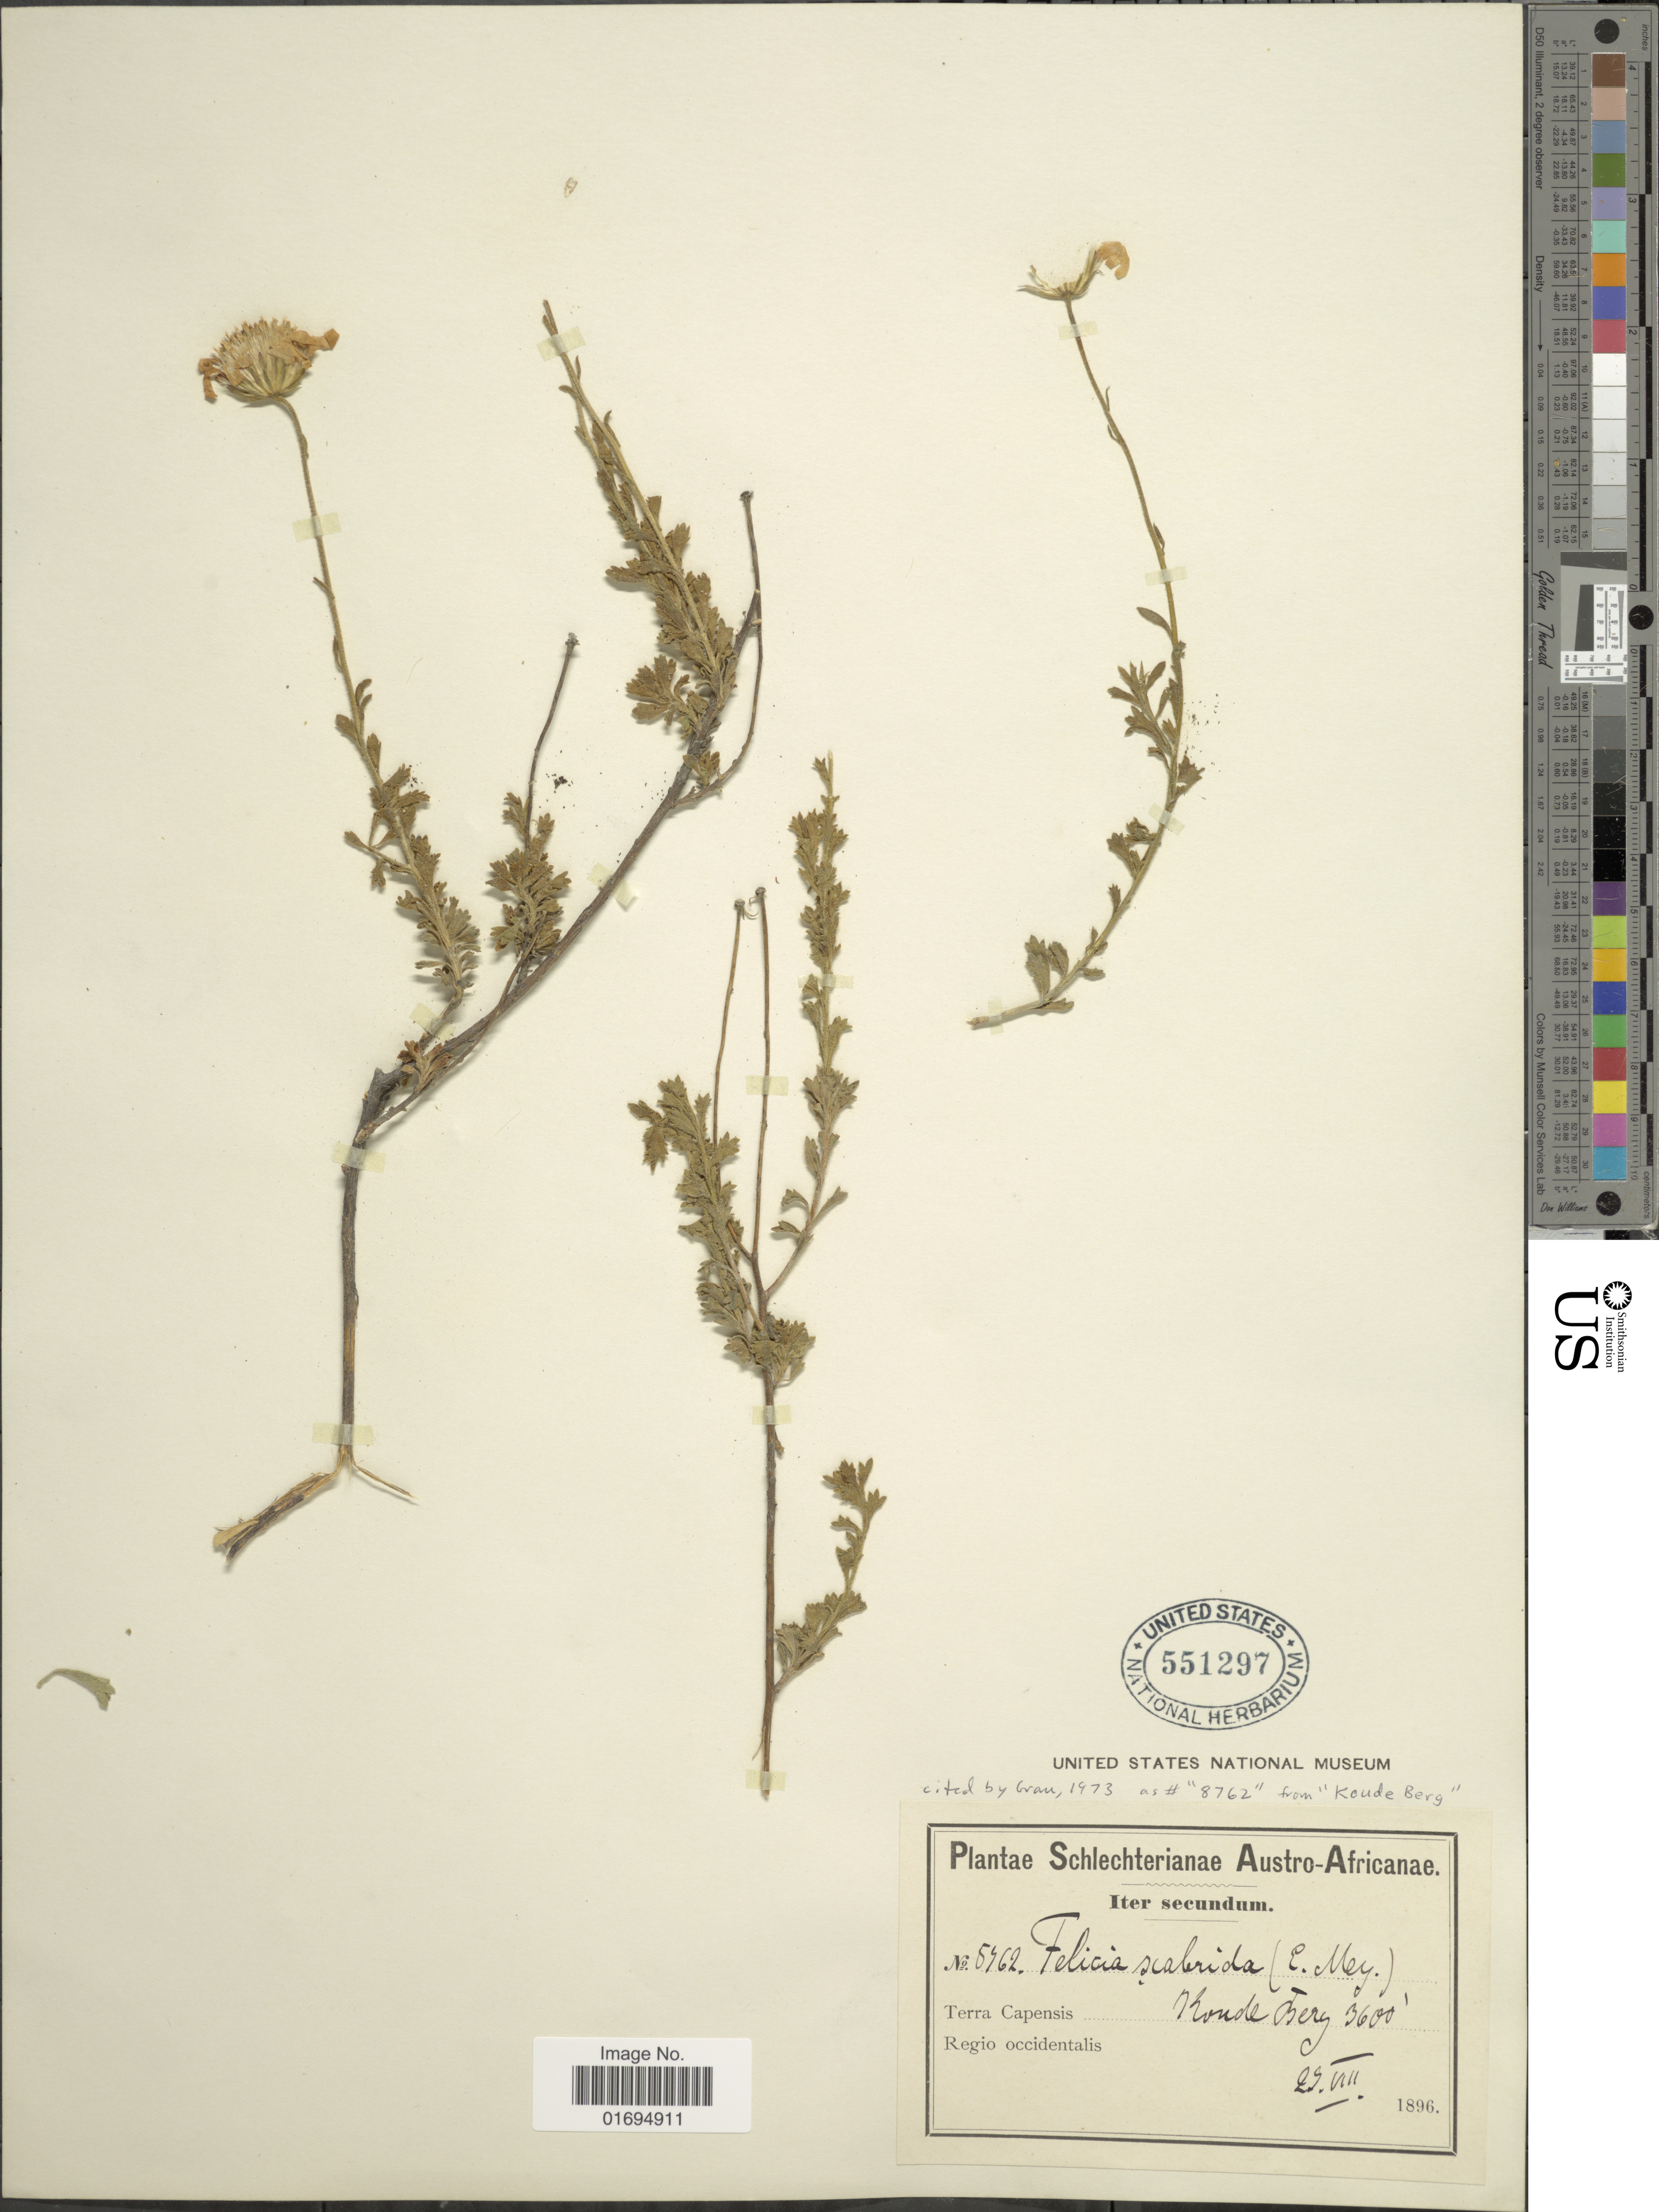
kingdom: Plantae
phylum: Tracheophyta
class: Magnoliopsida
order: Asterales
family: Asteraceae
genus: Felicia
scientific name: Felicia scabrida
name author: (DC.) Range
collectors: Schlechter, --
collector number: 5962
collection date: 1896-08-29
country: South Africa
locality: Austro-Africanae, Terra Capensis, Koude Berg, Regio occidentalis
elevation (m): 1097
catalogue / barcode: US 551297